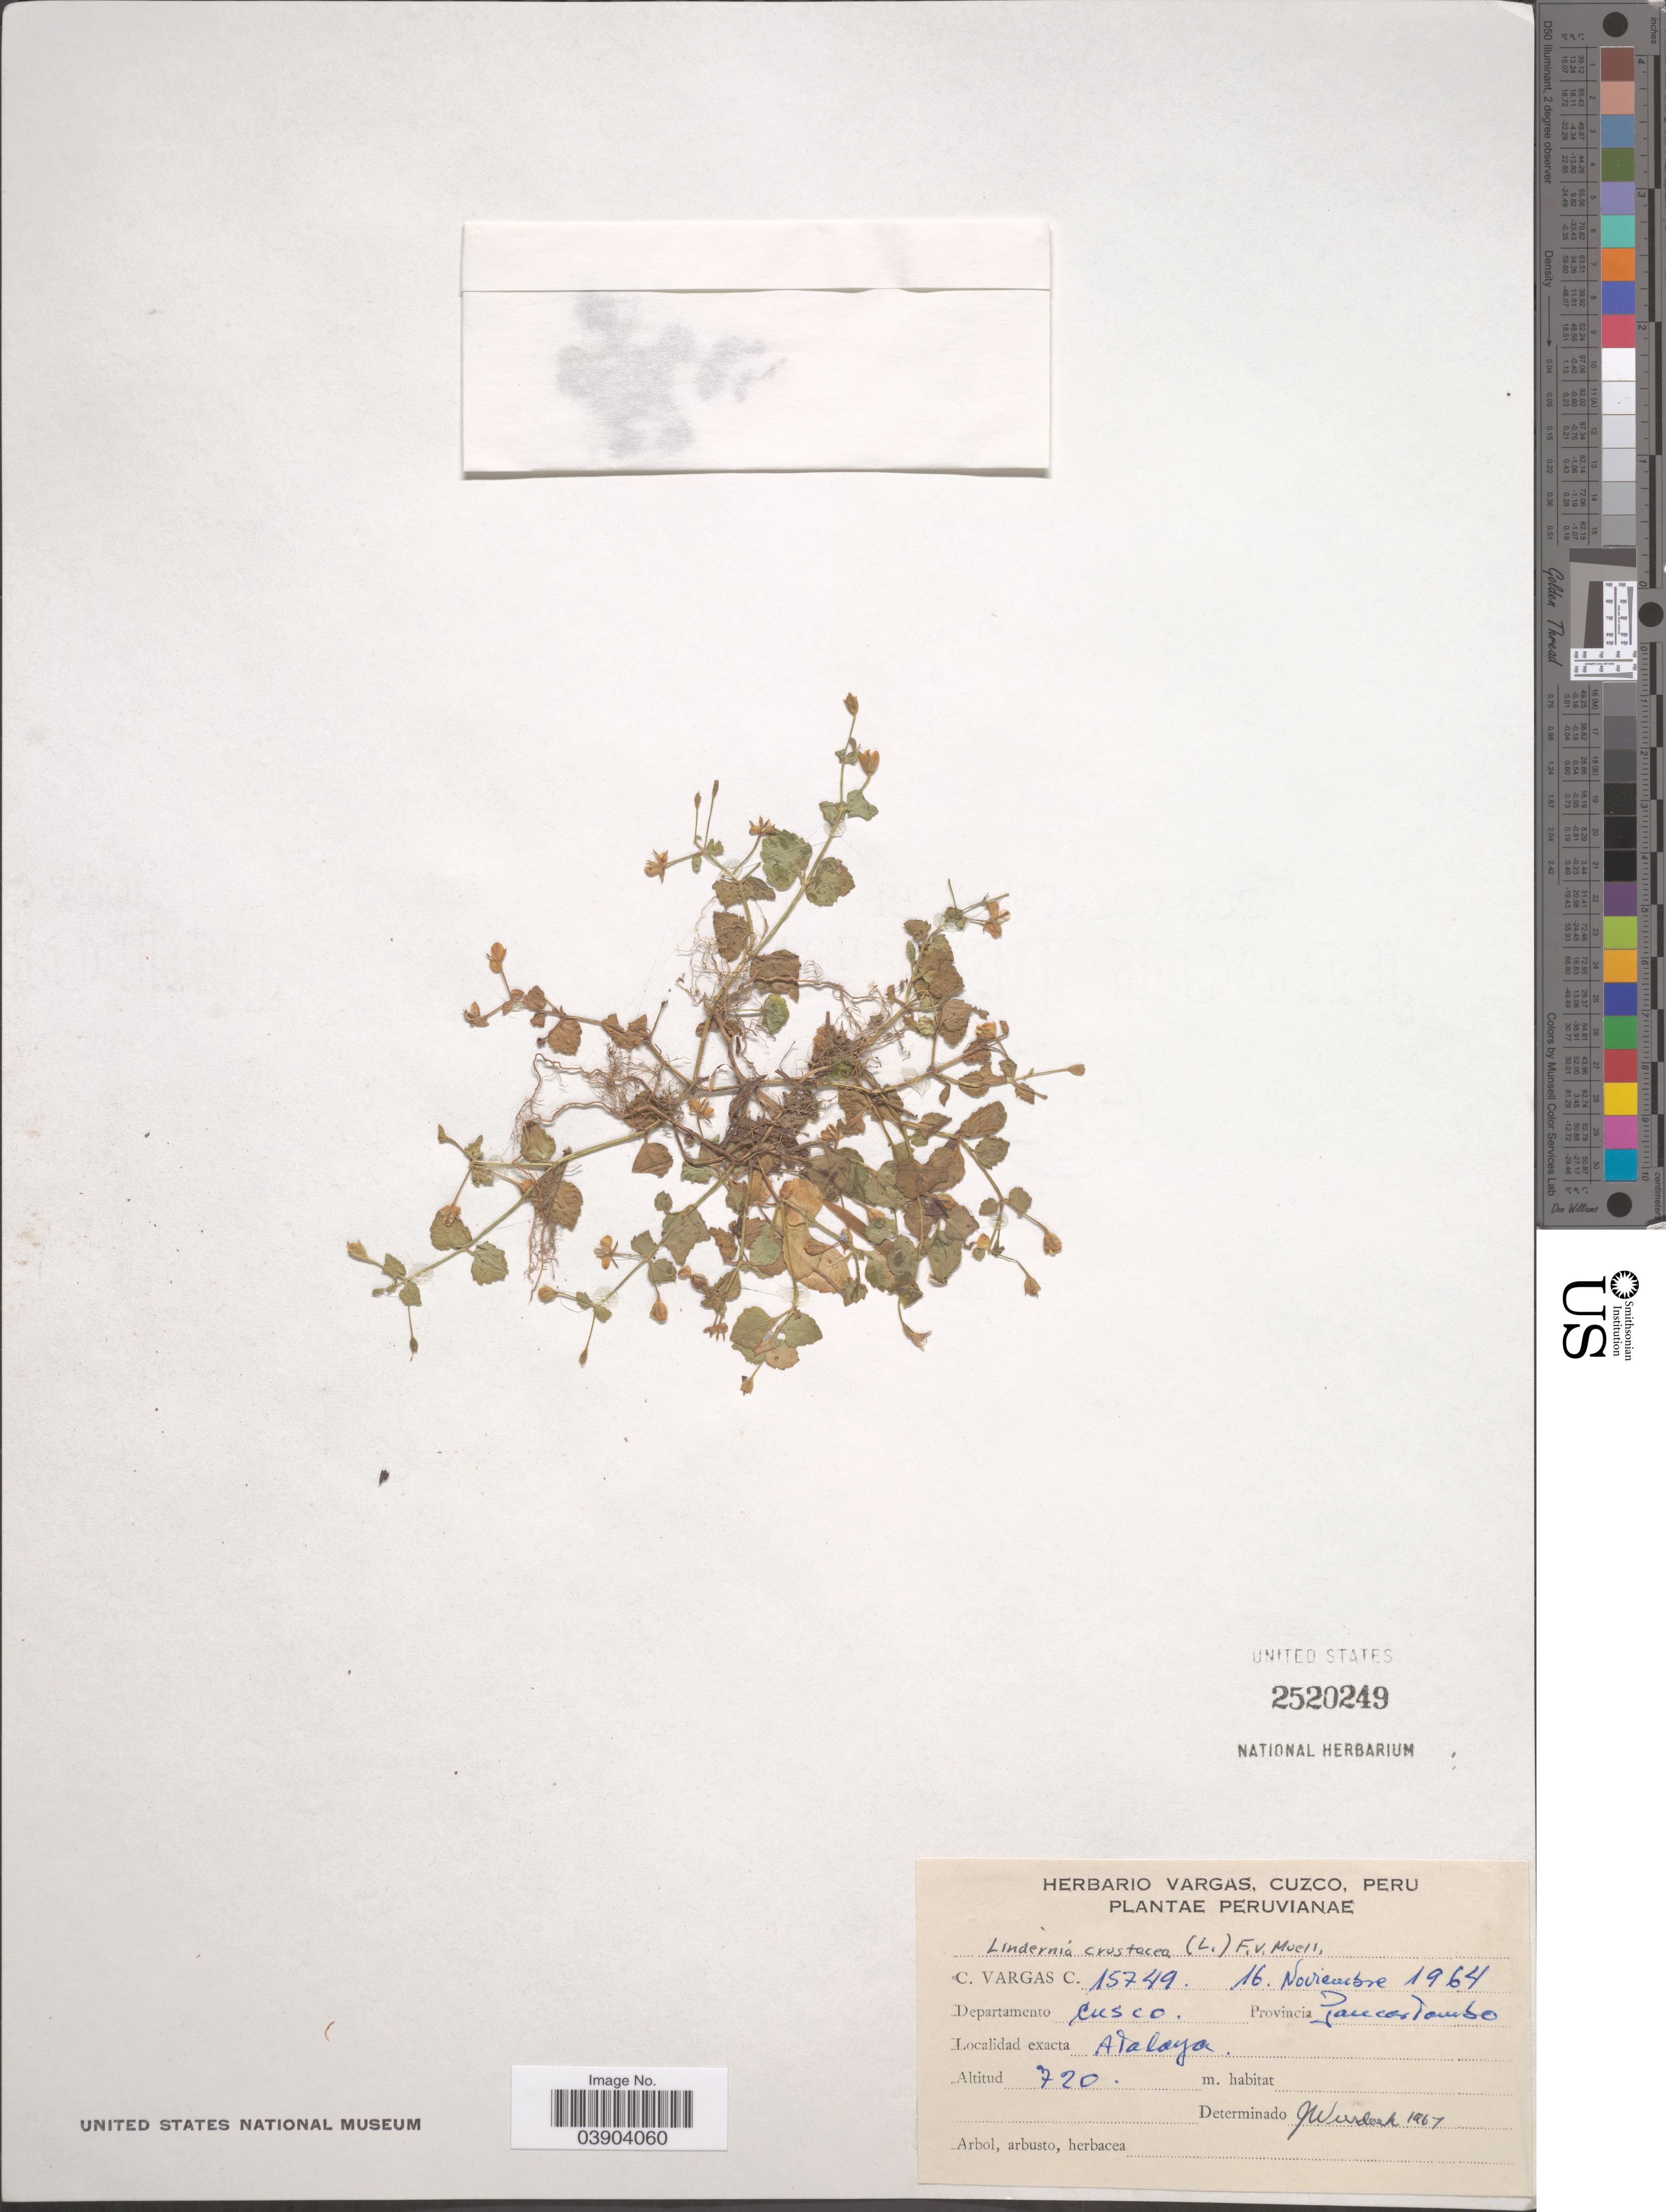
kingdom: Plantae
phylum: Tracheophyta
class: Magnoliopsida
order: Lamiales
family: Linderniaceae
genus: Lindernia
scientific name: Lindernia crustacea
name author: (L.) F. Muell.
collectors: C. Vargas Calderón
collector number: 15749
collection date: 1964-11-16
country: Peru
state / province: Cusco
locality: Departamento Cusco. Provincia Paucartambo. Atalaya.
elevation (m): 720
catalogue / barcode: US 2520249